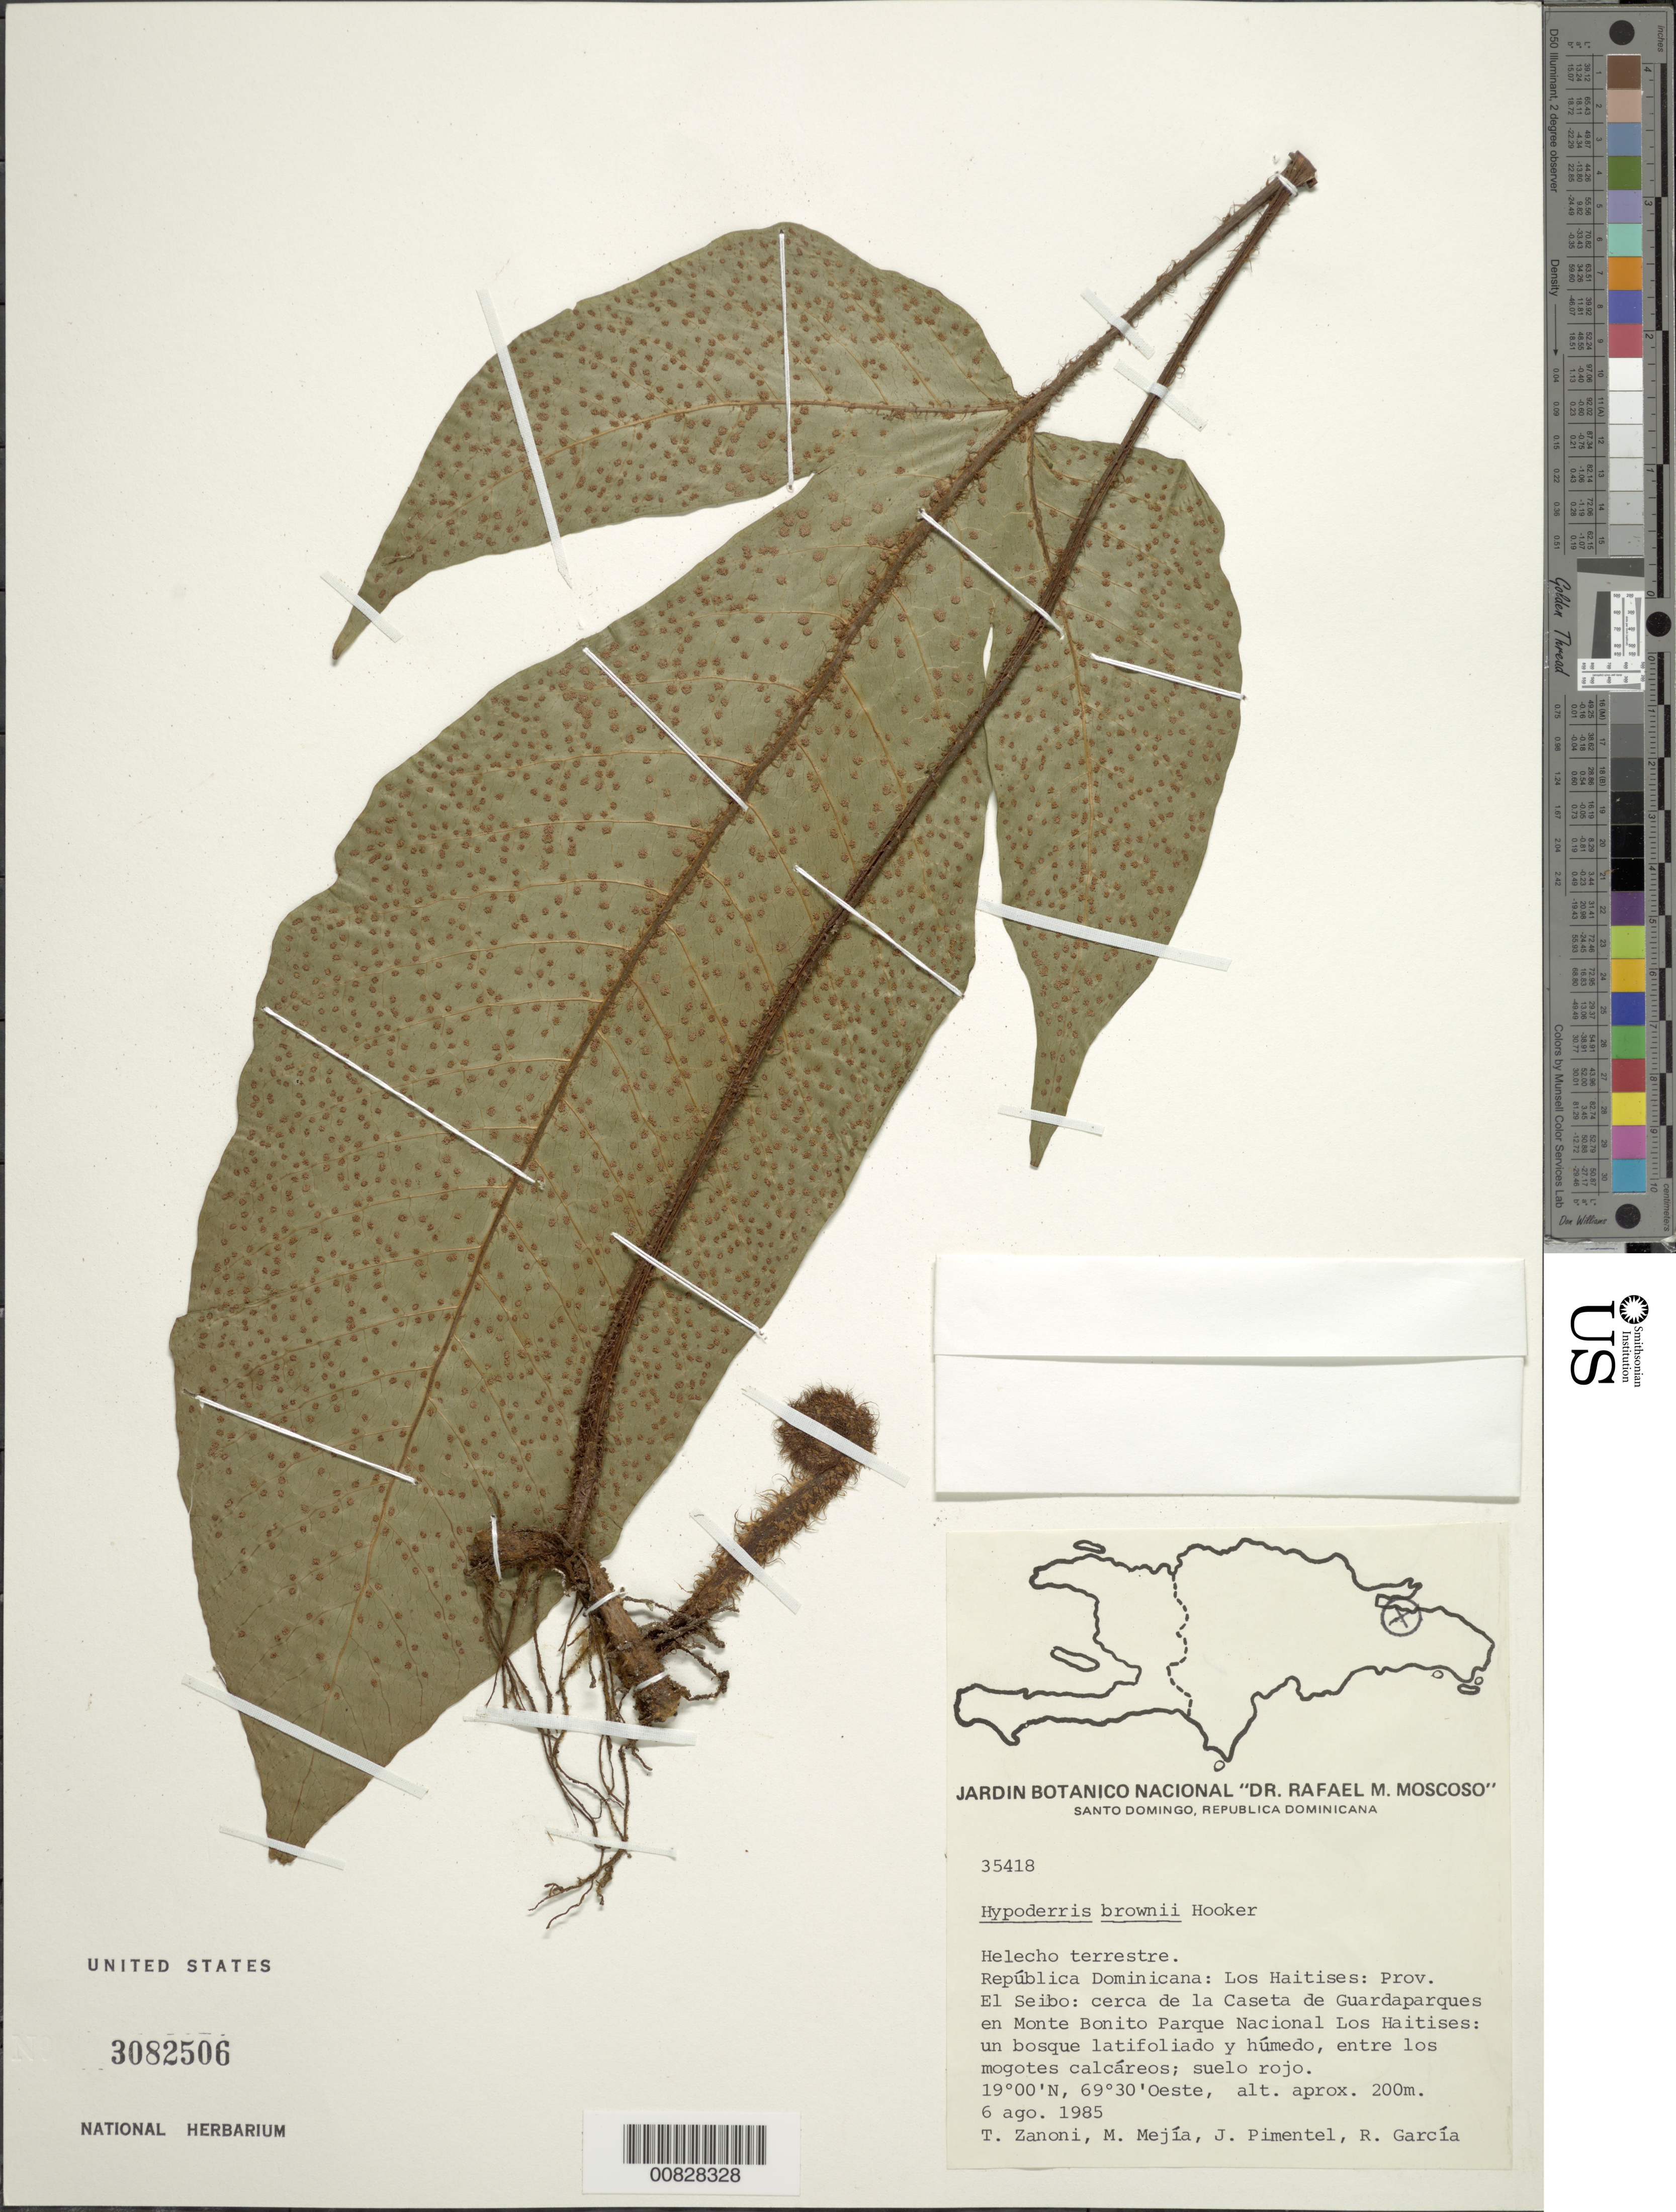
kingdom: Plantae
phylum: Tracheophyta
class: Polypodiopsida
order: Polypodiales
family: Tectariaceae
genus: Hypoderris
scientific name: Hypoderris brownii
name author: J. Sm.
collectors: T. A. Zanoni, M. Mejia, J. Pimentel & R. G. García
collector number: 35418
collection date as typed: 06 Aug 1985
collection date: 1985-08-06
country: Dominican Republic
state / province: El Seibo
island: Hispaniola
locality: Los Haitises, Caseta de Guardaparques en Monte Bonito Parque Nacional Los Haitises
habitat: Bosque latifoliado y humedo, entre los mogotes calcáreos; suelo rojo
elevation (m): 200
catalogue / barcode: US 3082506